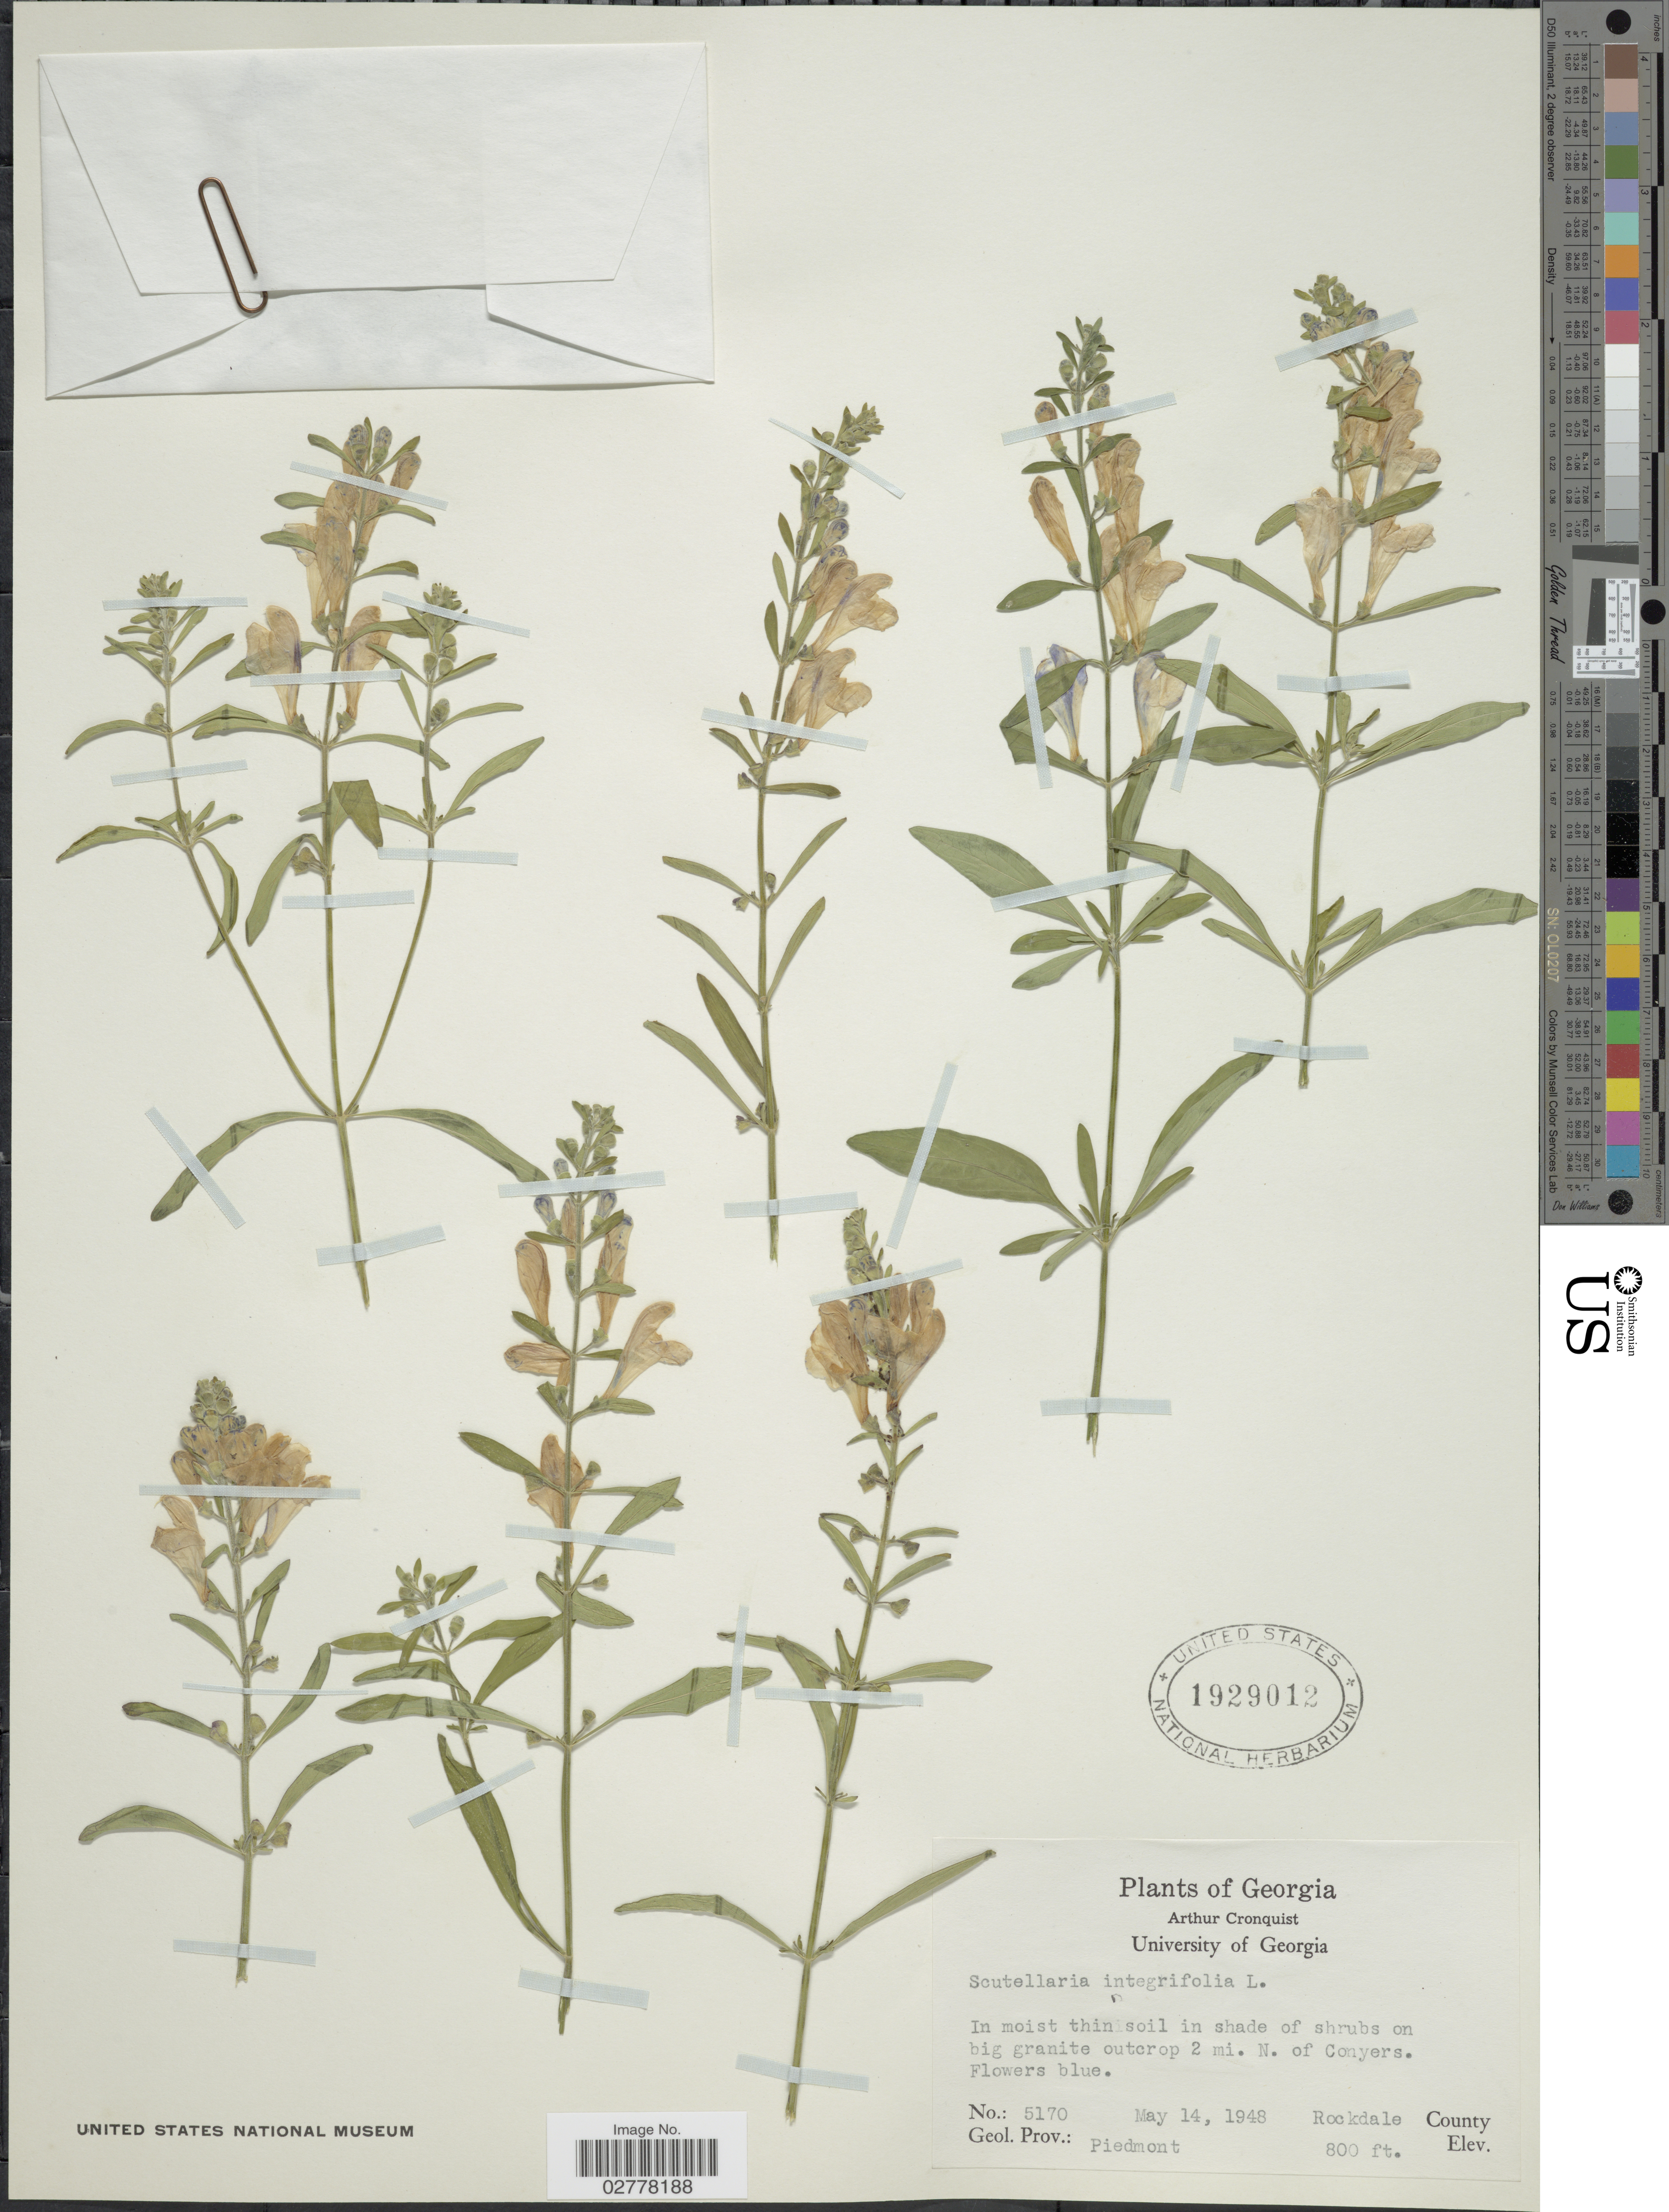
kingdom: Plantae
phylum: Tracheophyta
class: Magnoliopsida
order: Lamiales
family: Lamiaceae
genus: Scutellaria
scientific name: Scutellaria integrifolia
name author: L.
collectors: A. J. Cronquist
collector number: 5170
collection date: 1948-05-14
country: United States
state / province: Georgia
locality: In moist thin soil in shade of shrubs on big granite outcrop 2 mi. N. of Conyers. Rockdale County. Geol. Prov.: Piedmont.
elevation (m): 244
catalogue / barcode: US 1929012